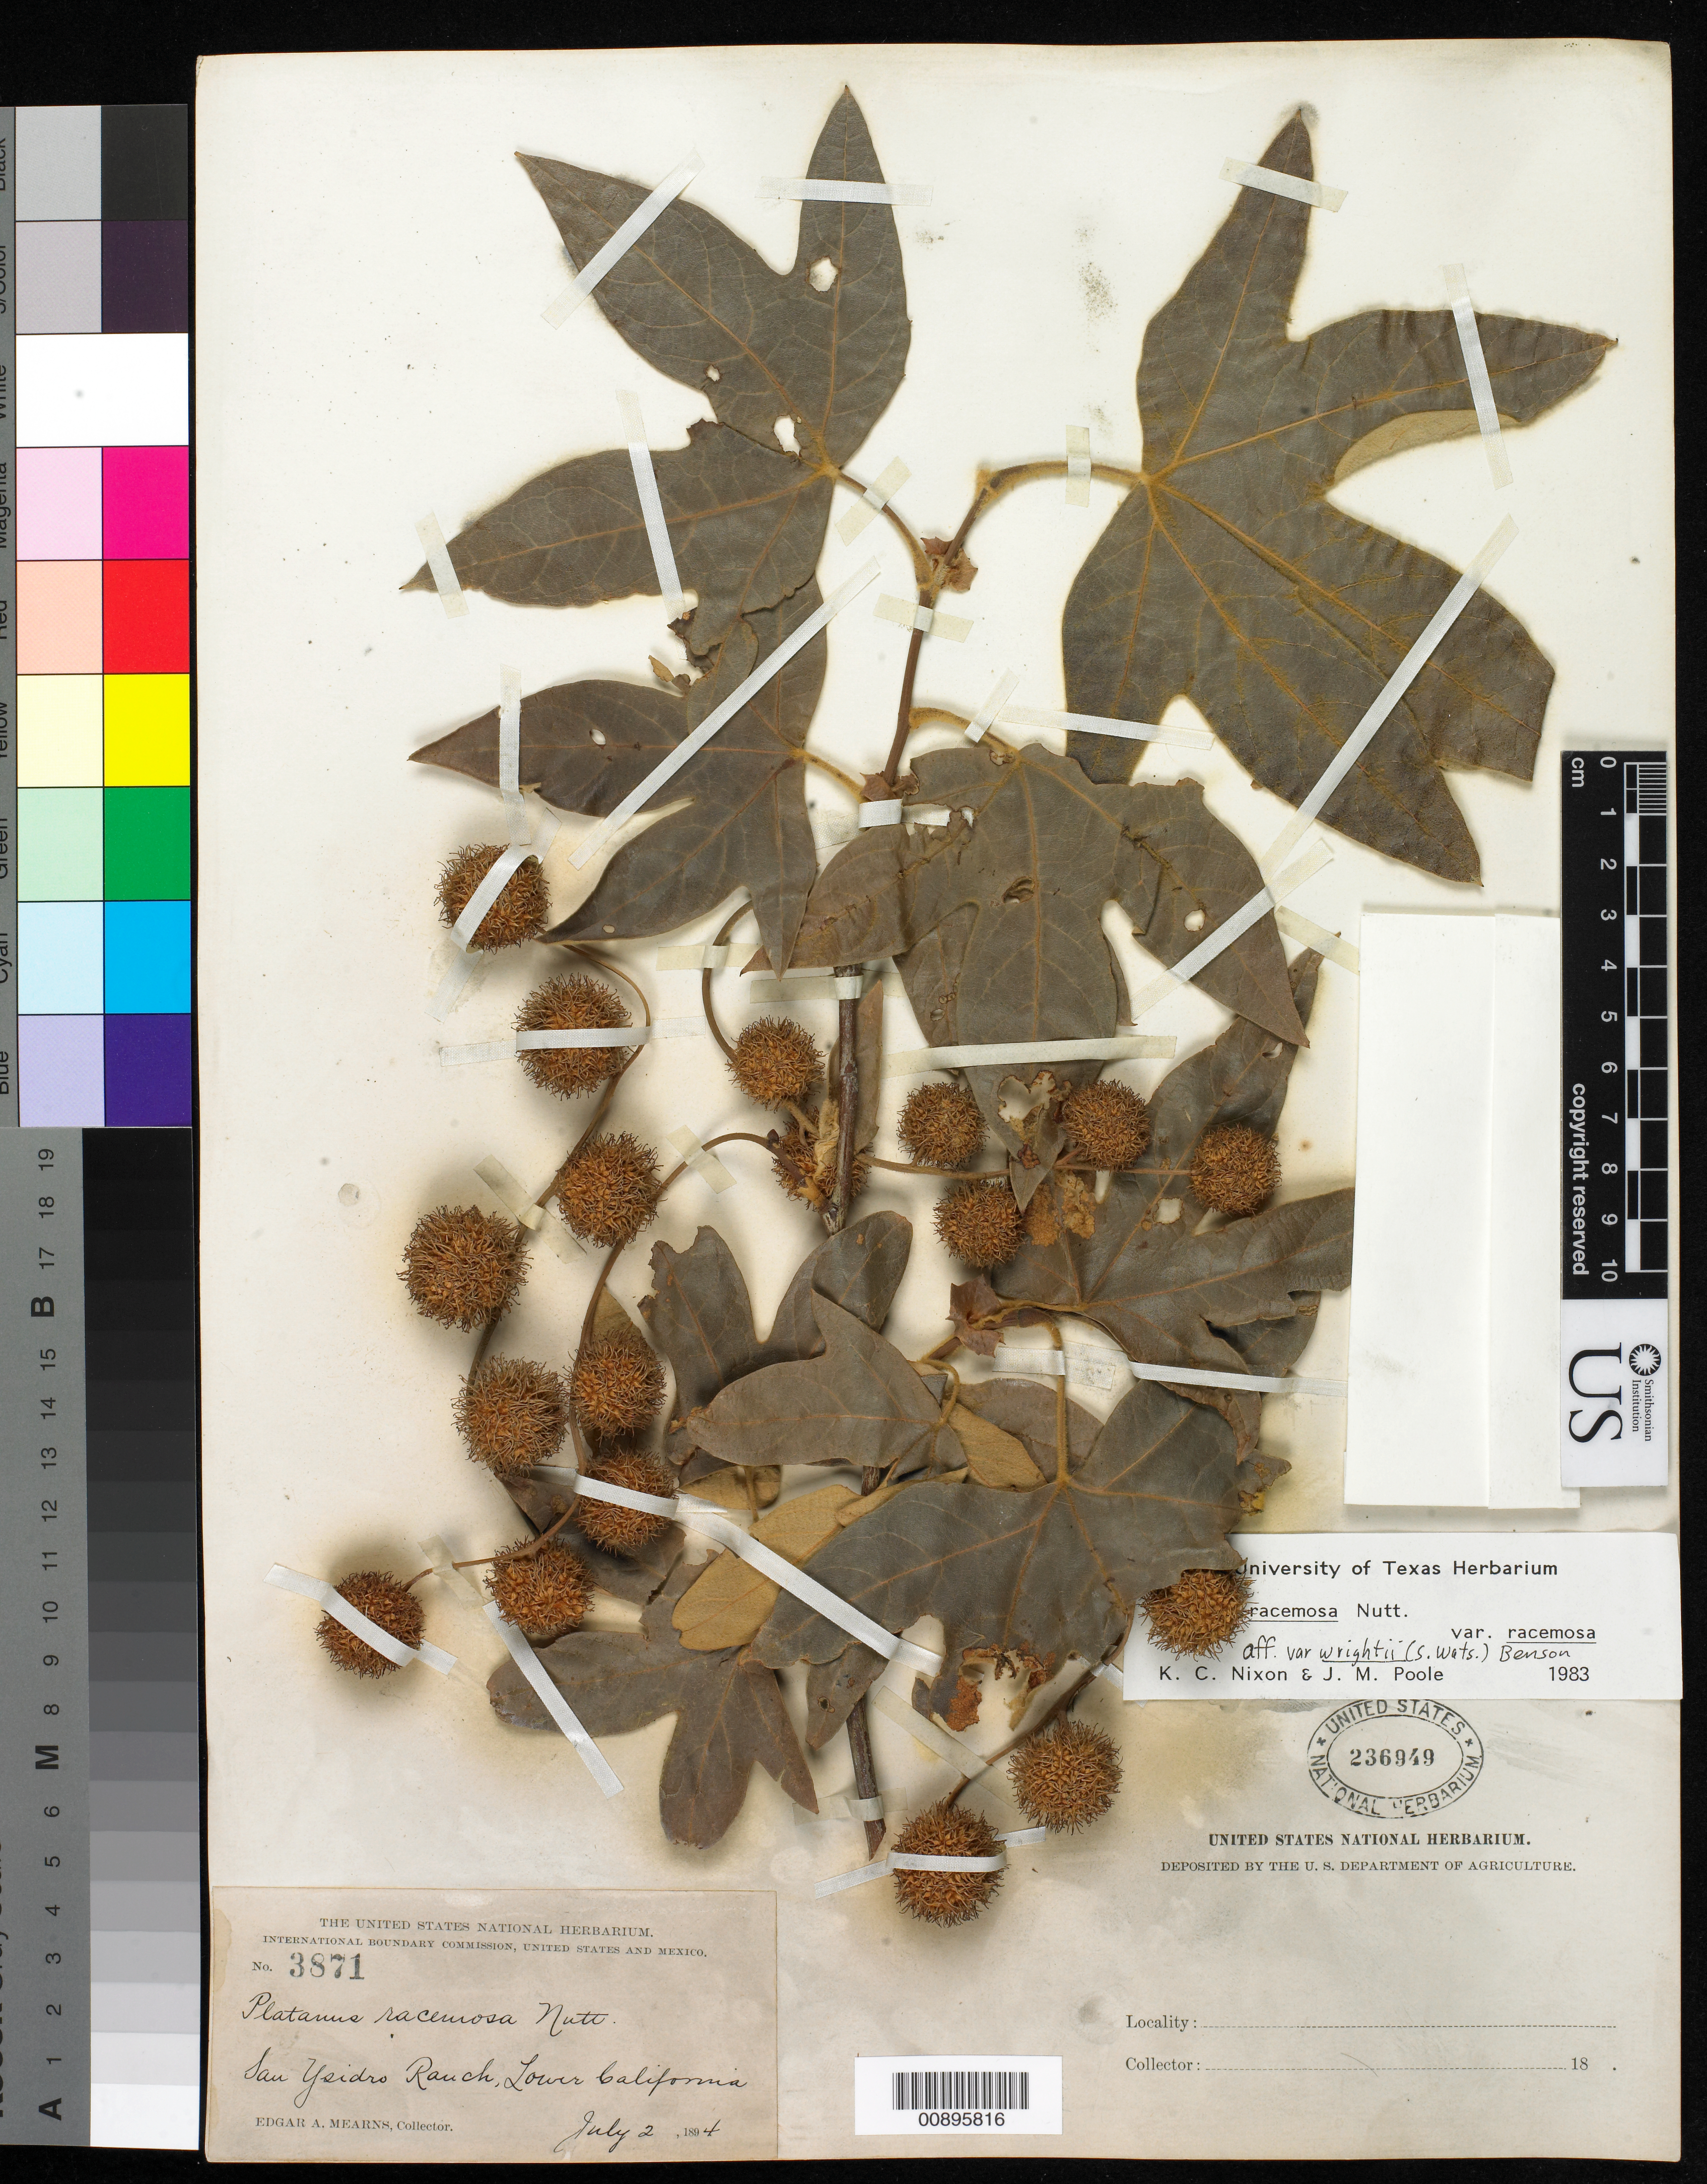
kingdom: Plantae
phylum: Tracheophyta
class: Magnoliopsida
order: Proteales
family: Platanaceae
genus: Platanus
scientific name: Platanus racemosa var. racemosa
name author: Nutt.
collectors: E. A. Mearns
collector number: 3871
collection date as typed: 02 Jul 1894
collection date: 1894-07-02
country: Mexico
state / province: Baja California Norte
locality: San Ysidro Ranch, Baja California.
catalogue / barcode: US 236949